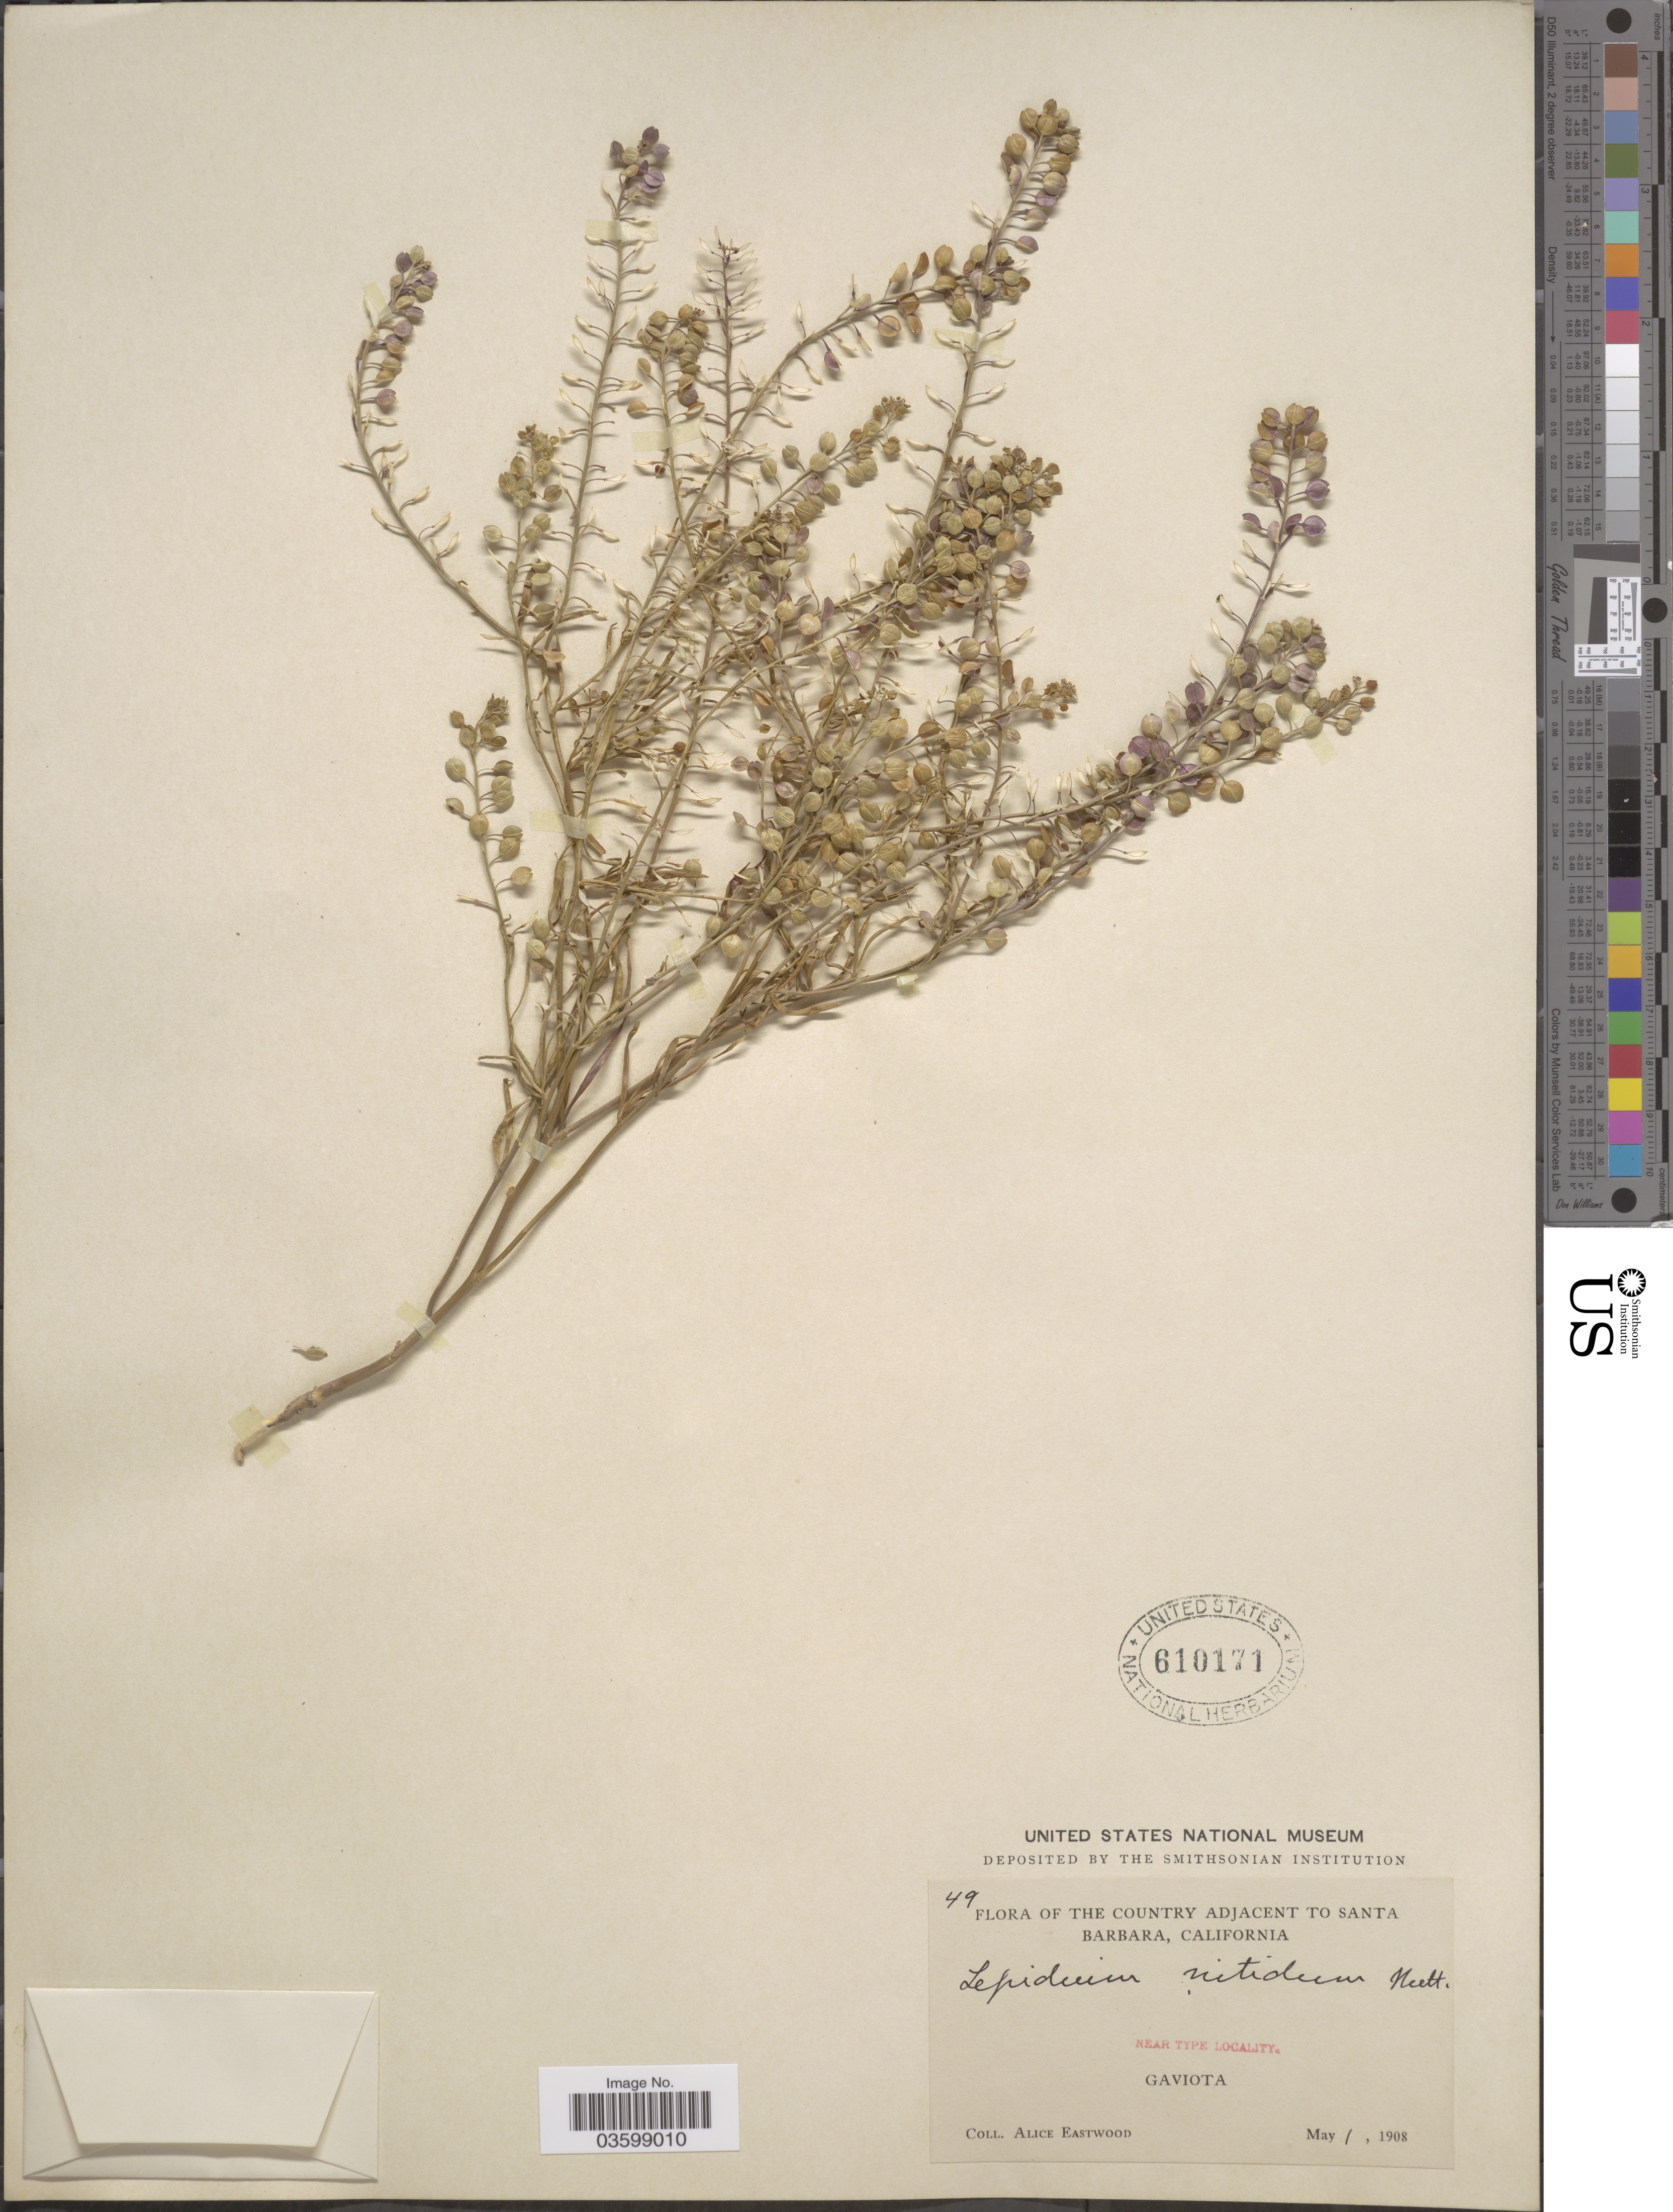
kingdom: Plantae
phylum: Tracheophyta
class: Magnoliopsida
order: Brassicales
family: Brassicaceae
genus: Lepidium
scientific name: Lepidium nitidum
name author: Nutt.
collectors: A. Eastwood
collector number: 49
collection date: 1908-05-01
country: United States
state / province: California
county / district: Santa Barbara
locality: The country adjacent to Santa Barbara. Gaviota.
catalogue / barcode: US 610171